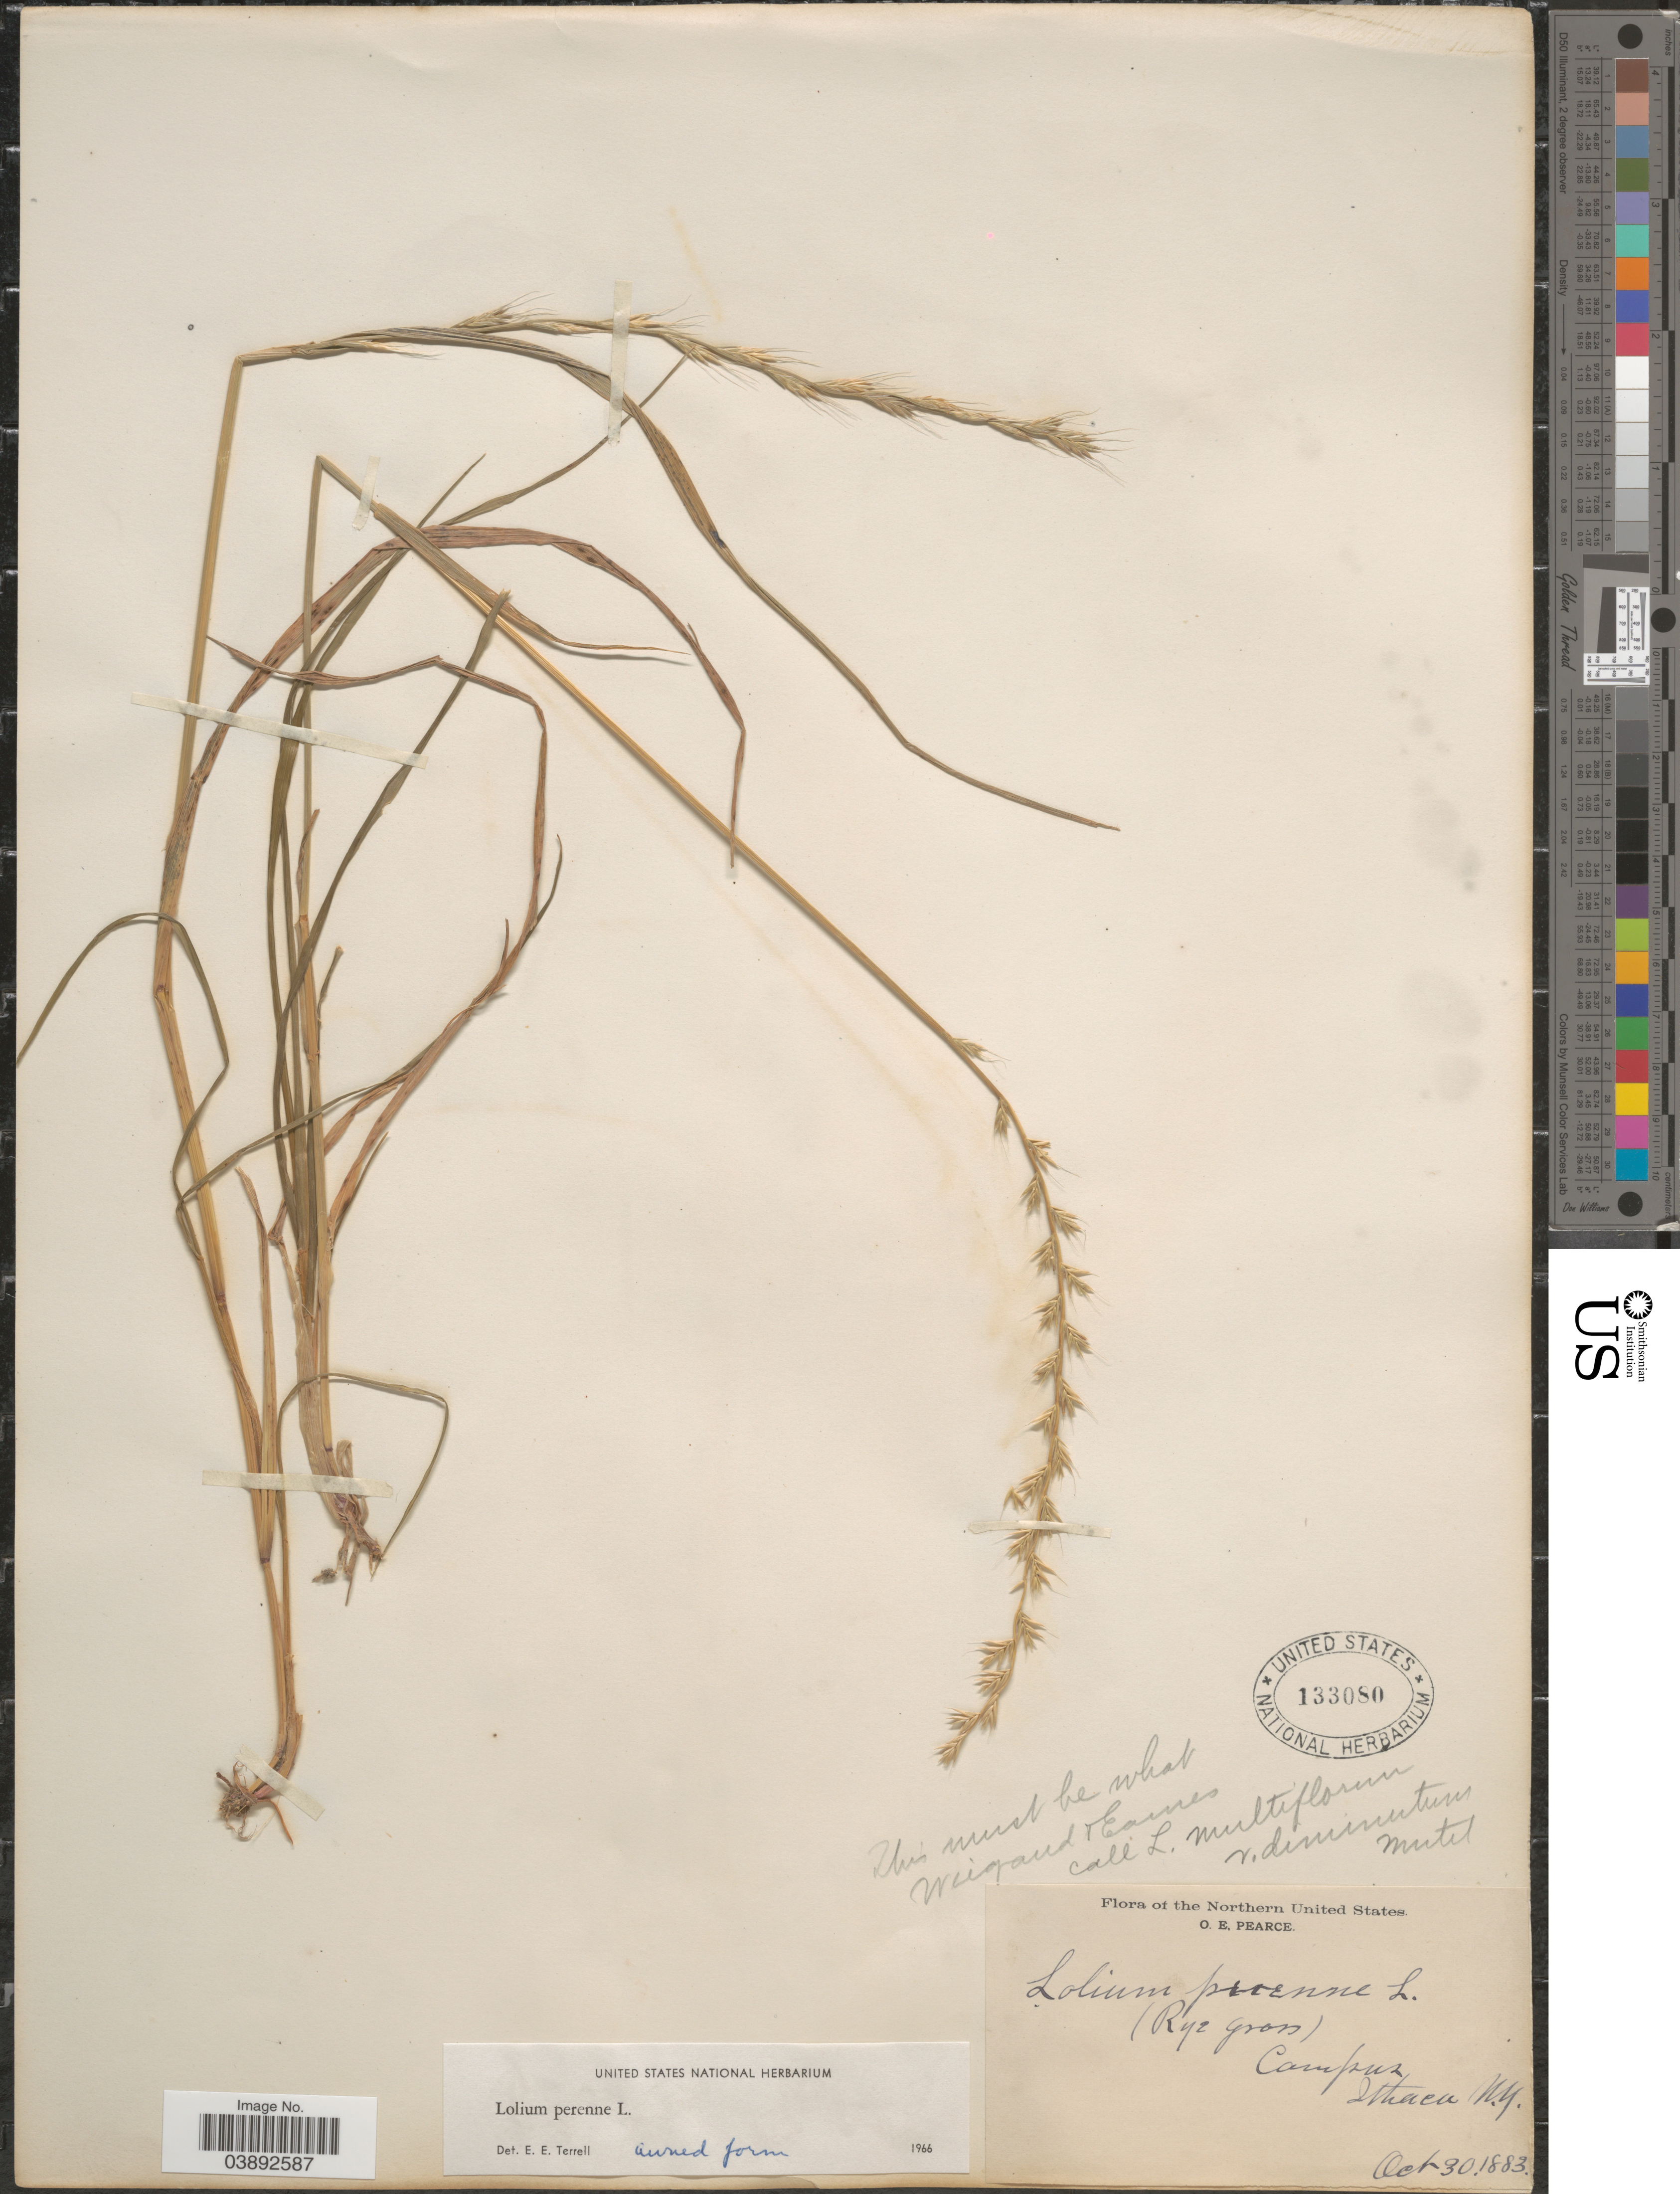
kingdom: Plantae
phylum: Tracheophyta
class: Liliopsida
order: Poales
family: Poaceae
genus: Lolium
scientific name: Lolium perenne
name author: L.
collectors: O. E. Pearce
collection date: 1883-10-30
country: United States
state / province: New York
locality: Northern United States. Campus, Ithaca.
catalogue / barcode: US 133080